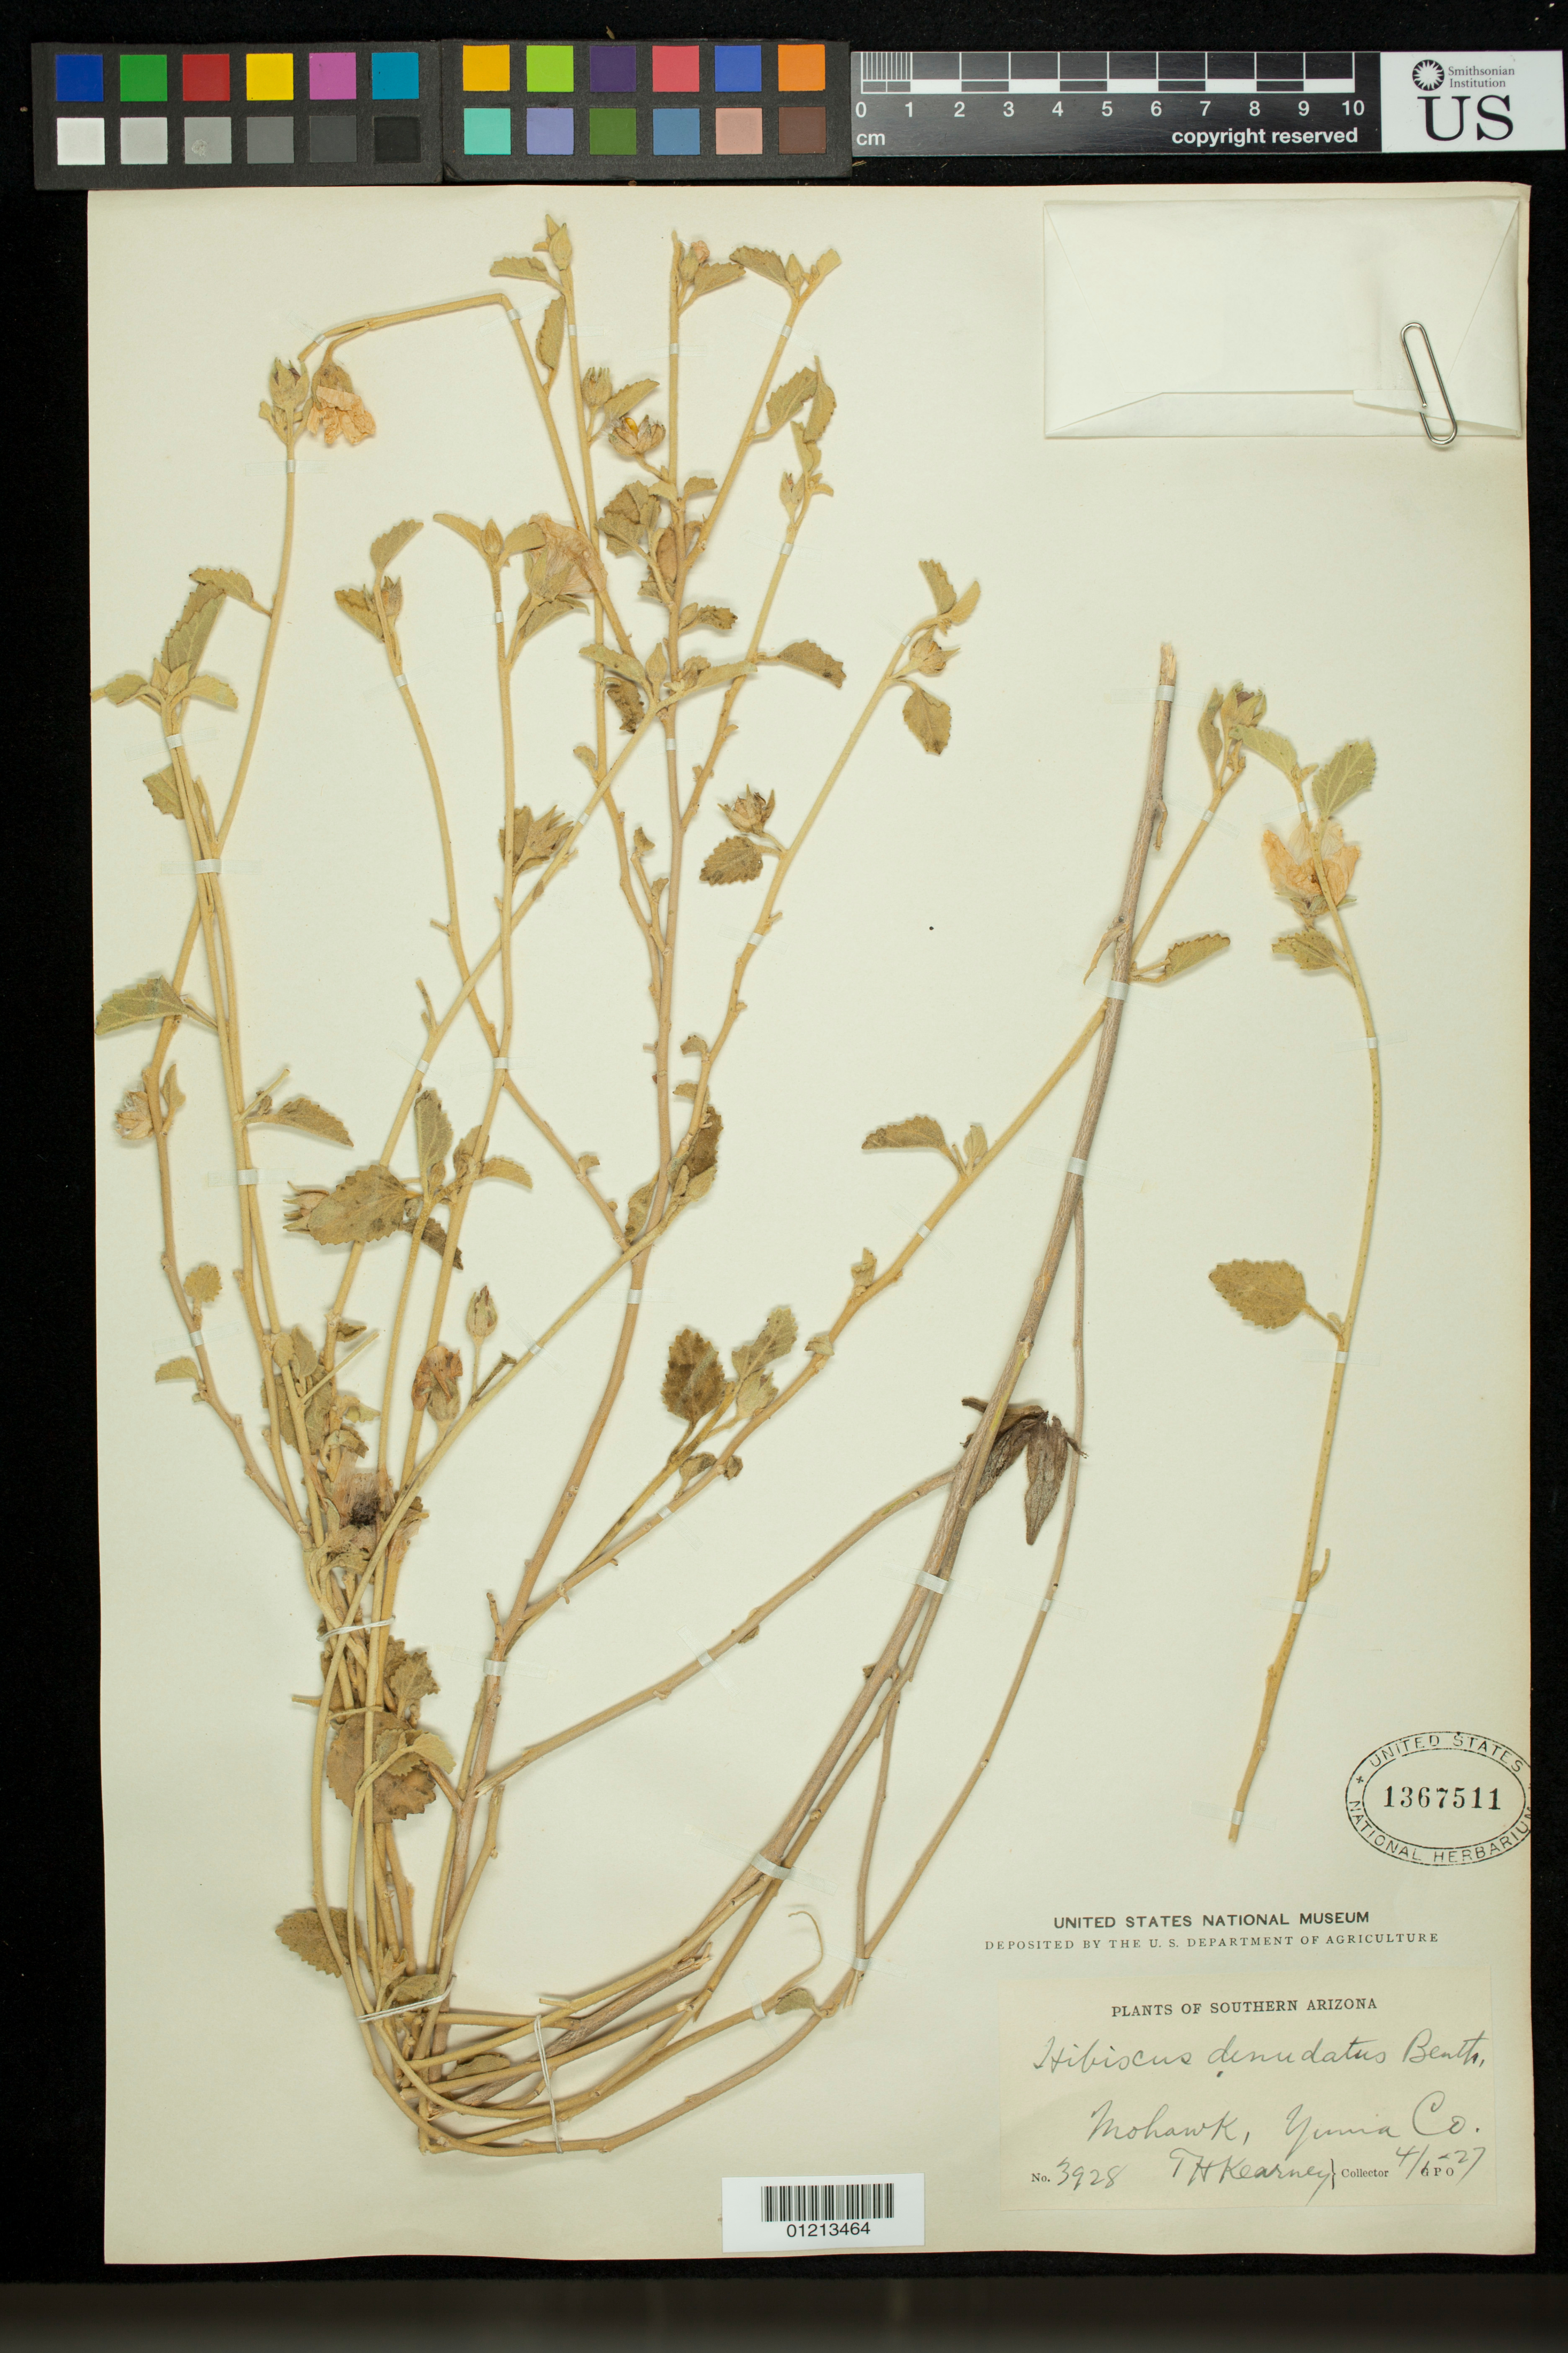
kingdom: Plantae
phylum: Tracheophyta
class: Magnoliopsida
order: Malvales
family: Malvaceae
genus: Hibiscus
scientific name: Hibiscus denudatus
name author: Benth.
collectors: T. H. Kearney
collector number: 3928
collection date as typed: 04 Jan 1927 or 01 Apr 1927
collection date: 1927-01-04 or 1927-04-01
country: United States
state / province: Arizona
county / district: Yuma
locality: Mohawk, Yuma Co.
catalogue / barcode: US 1367511